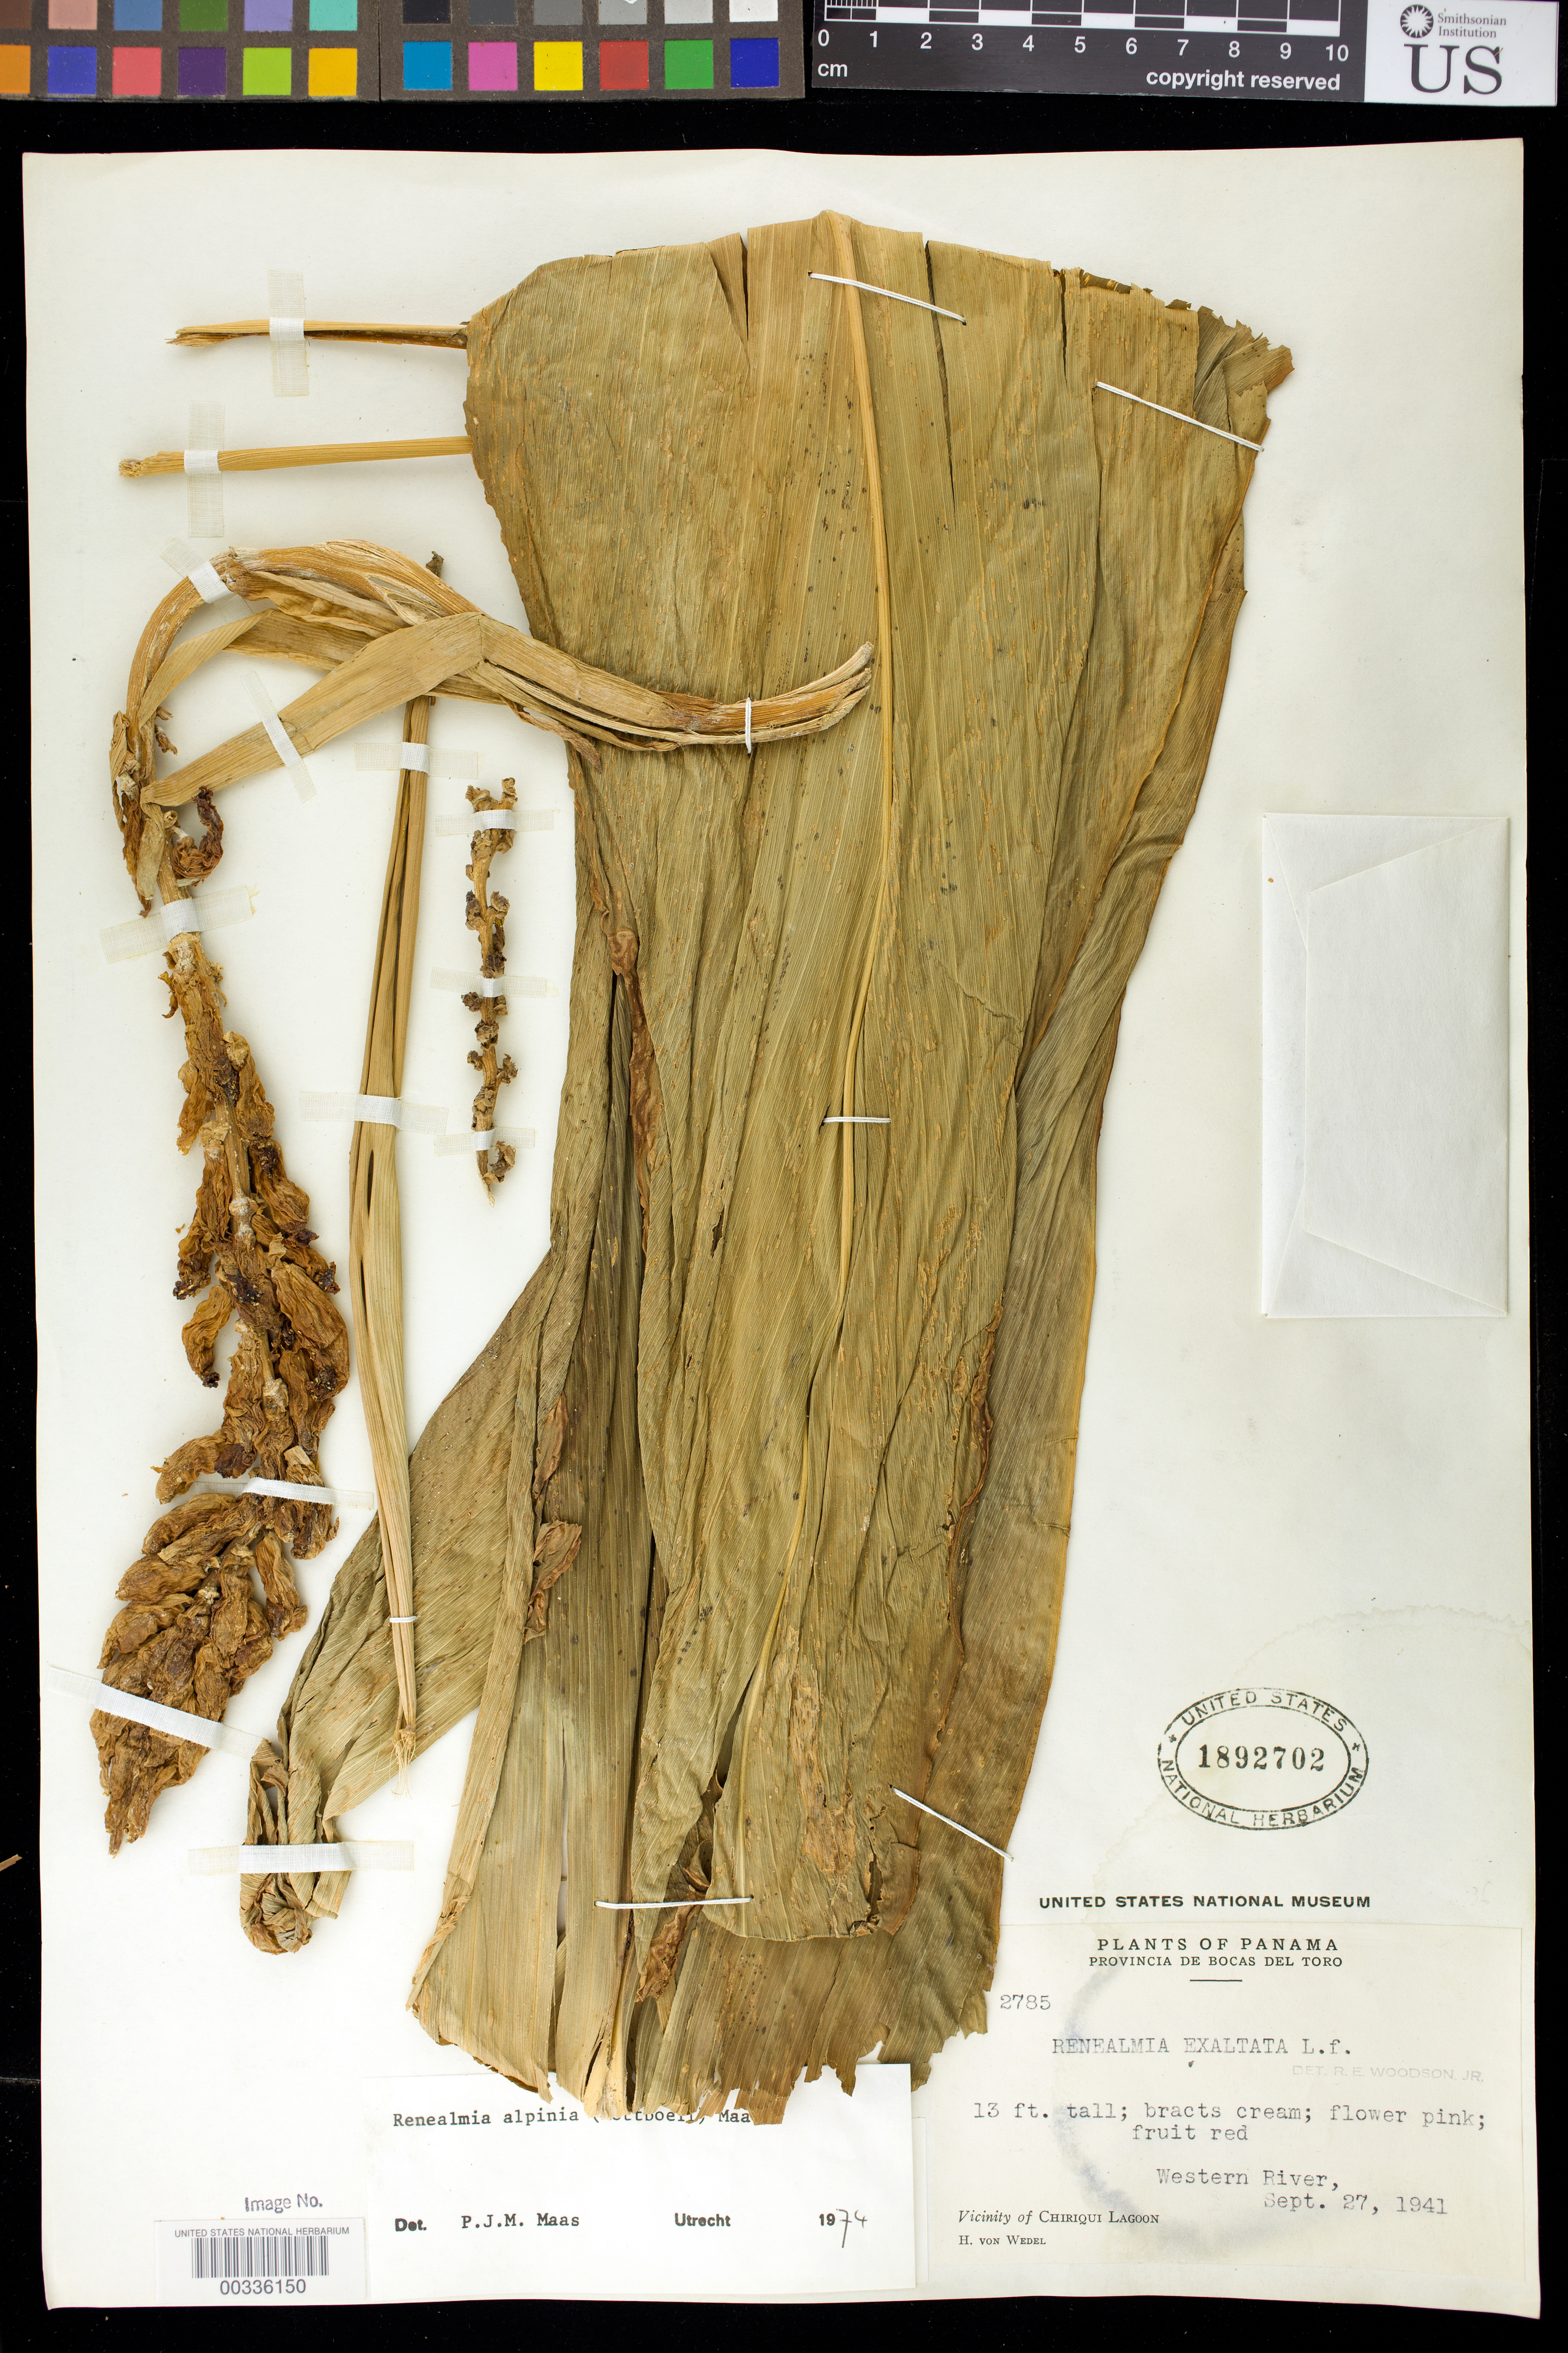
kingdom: Plantae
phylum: Tracheophyta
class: Liliopsida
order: Zingiberales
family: Zingiberaceae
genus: Renealmia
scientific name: Renealmia alpinia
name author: (Rottb.) Maas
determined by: Maas, Paul J. M.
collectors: H. von Wedel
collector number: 2785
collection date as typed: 27 Sep 1941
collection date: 1941-09-27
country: Panama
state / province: Bocas del Toro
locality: Western River, vicinity of Chiriquí Lagoon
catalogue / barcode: US 1892702